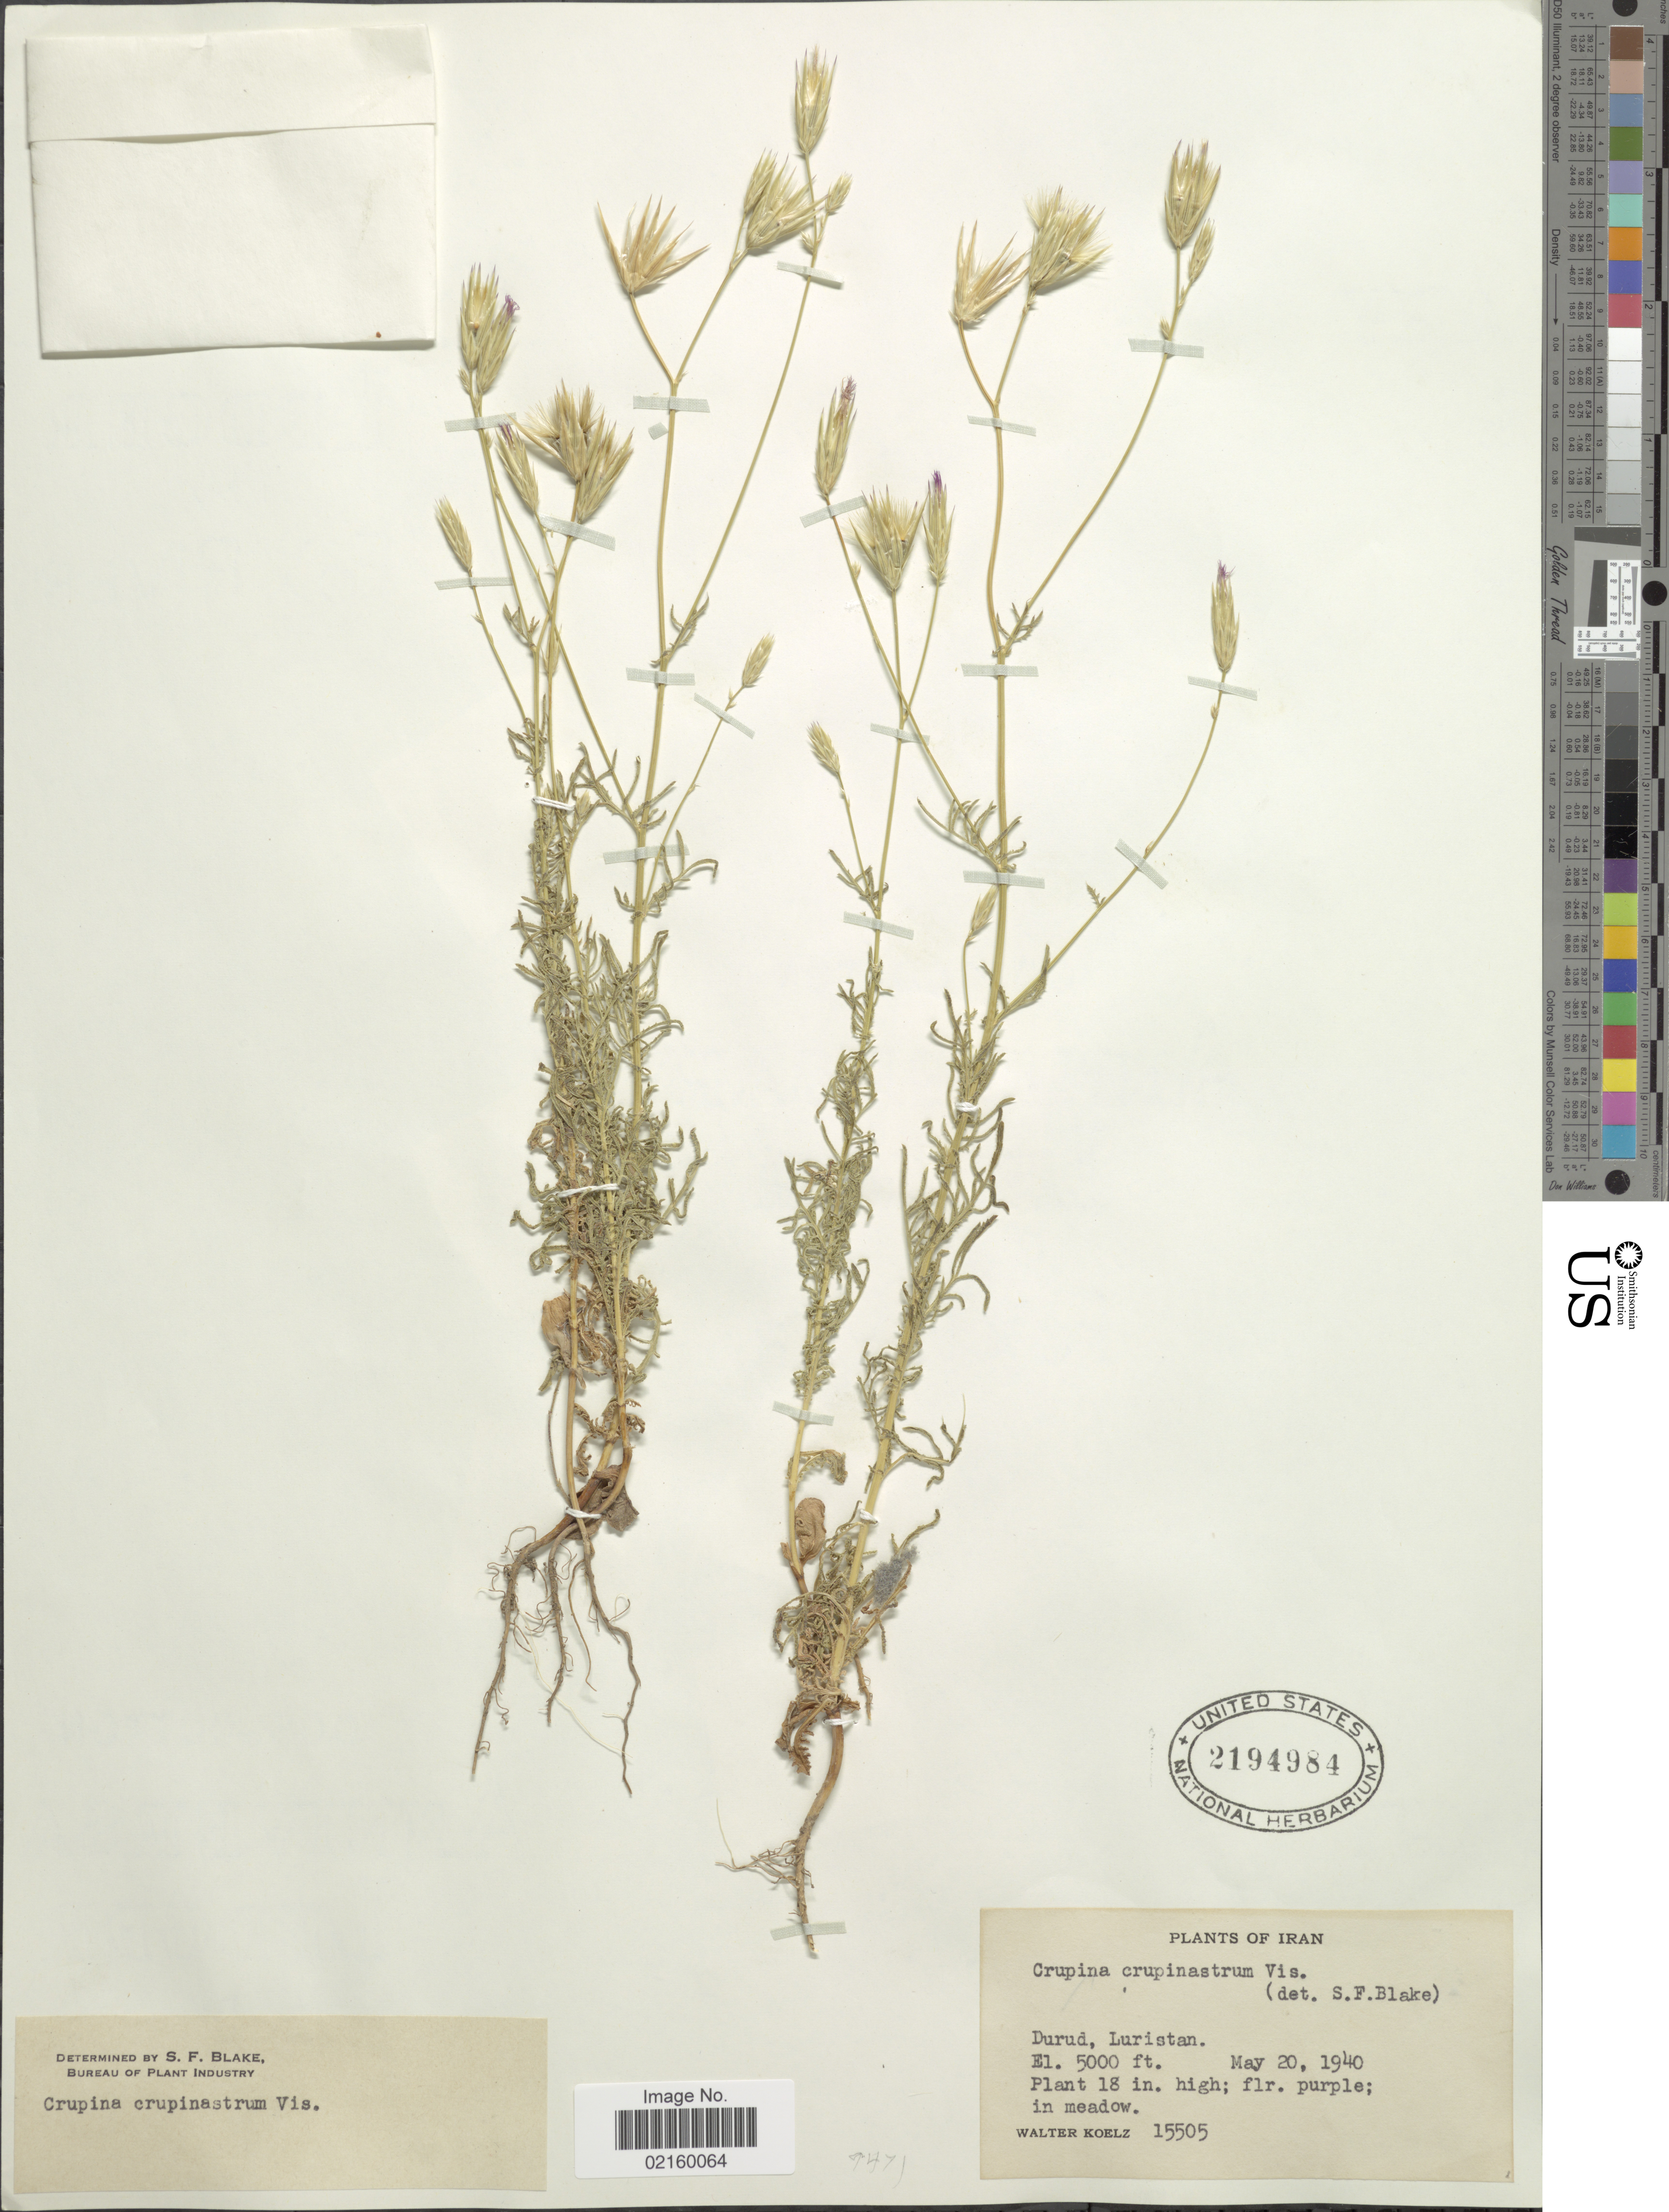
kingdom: Plantae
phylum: Tracheophyta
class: Magnoliopsida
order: Asterales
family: Asteraceae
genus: Crupina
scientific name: Crupina crupinastrum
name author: (Moris)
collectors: W. N. Koelz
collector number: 15505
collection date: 1940-05-20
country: Iran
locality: Durud, Laristan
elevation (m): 1524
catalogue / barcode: US 2194984